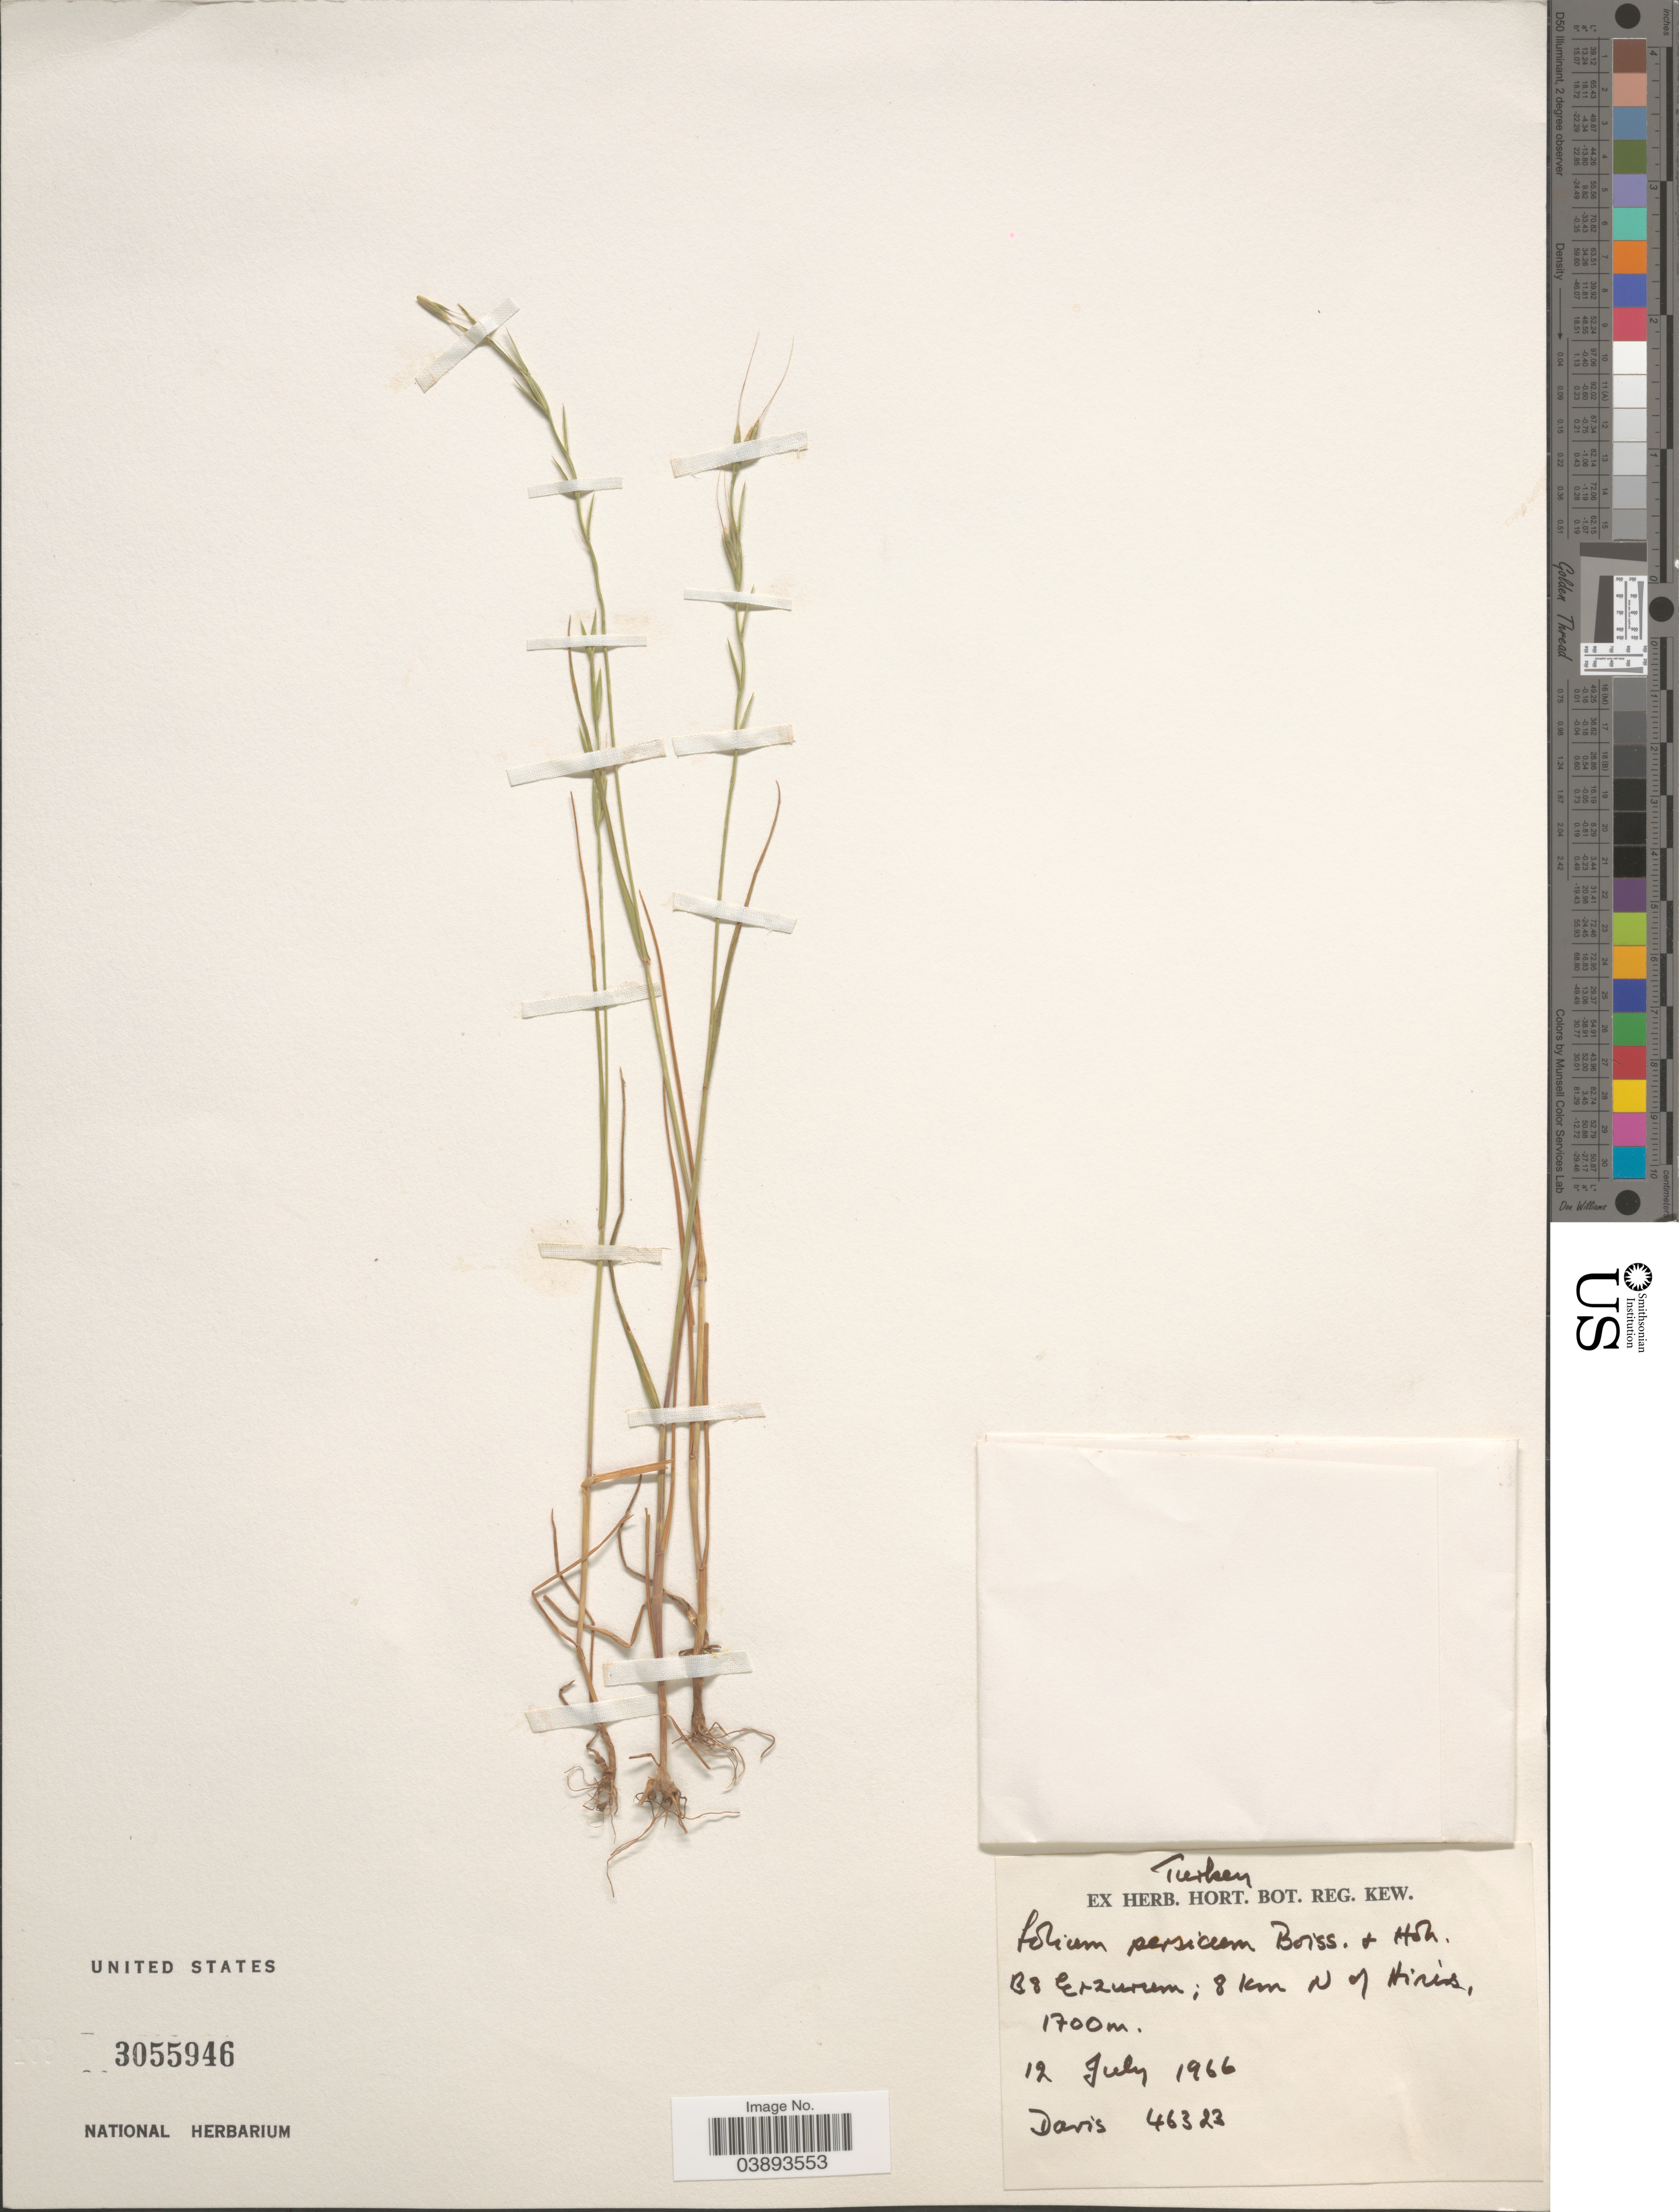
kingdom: Plantae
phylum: Tracheophyta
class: Liliopsida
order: Poales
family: Poaceae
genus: Lolium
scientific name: Lolium persicum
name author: Boiss. & Hohen.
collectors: -. Davis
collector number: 46323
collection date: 1966-07-12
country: Turkey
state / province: Erzurum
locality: B8 Erzurum; 8 km N of Hiris.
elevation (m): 1700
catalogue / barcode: US 3055946